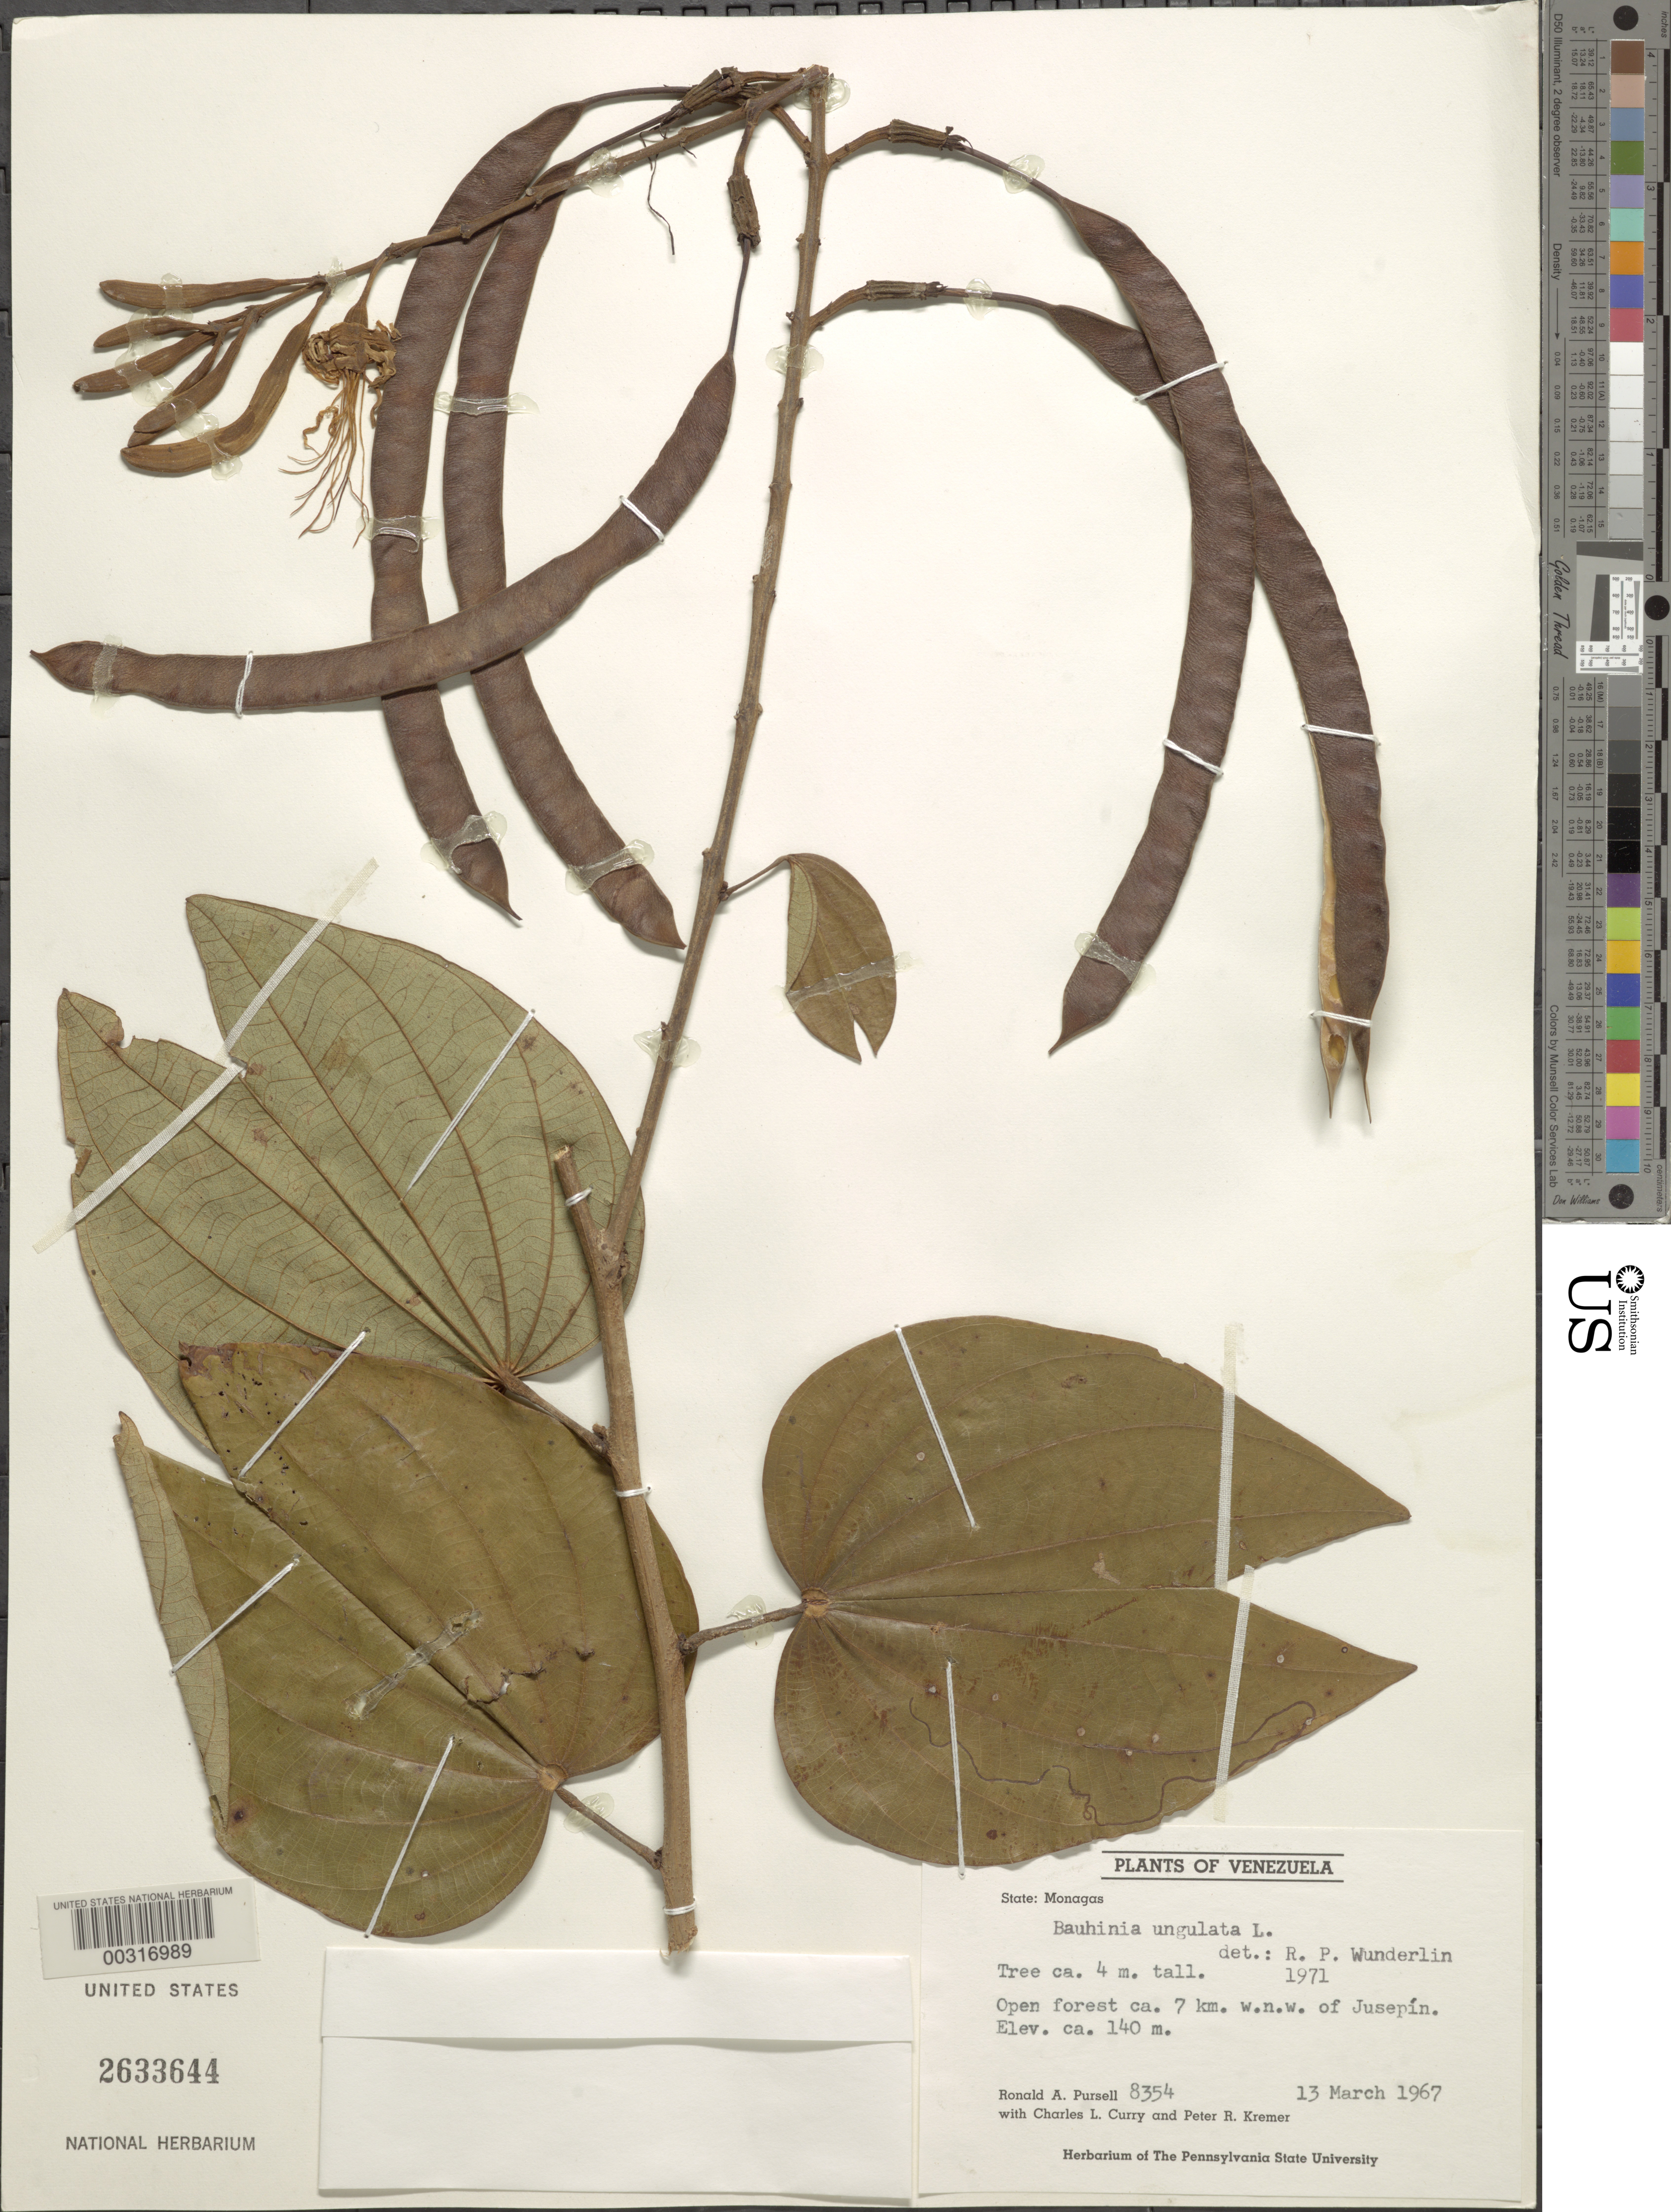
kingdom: Plantae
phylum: Tracheophyta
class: Magnoliopsida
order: Fabales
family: Fabaceae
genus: Bauhinia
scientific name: Bauhinia ungulata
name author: L.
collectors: R. A. Pursell, C. L. Curry & P. R. Kremer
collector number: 8354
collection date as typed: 13 Mar 1967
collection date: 1967-03-13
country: Venezuela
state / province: Monagas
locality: Ca 7 km wnw of jusepin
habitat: Open forest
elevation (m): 140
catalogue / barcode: US 2633644